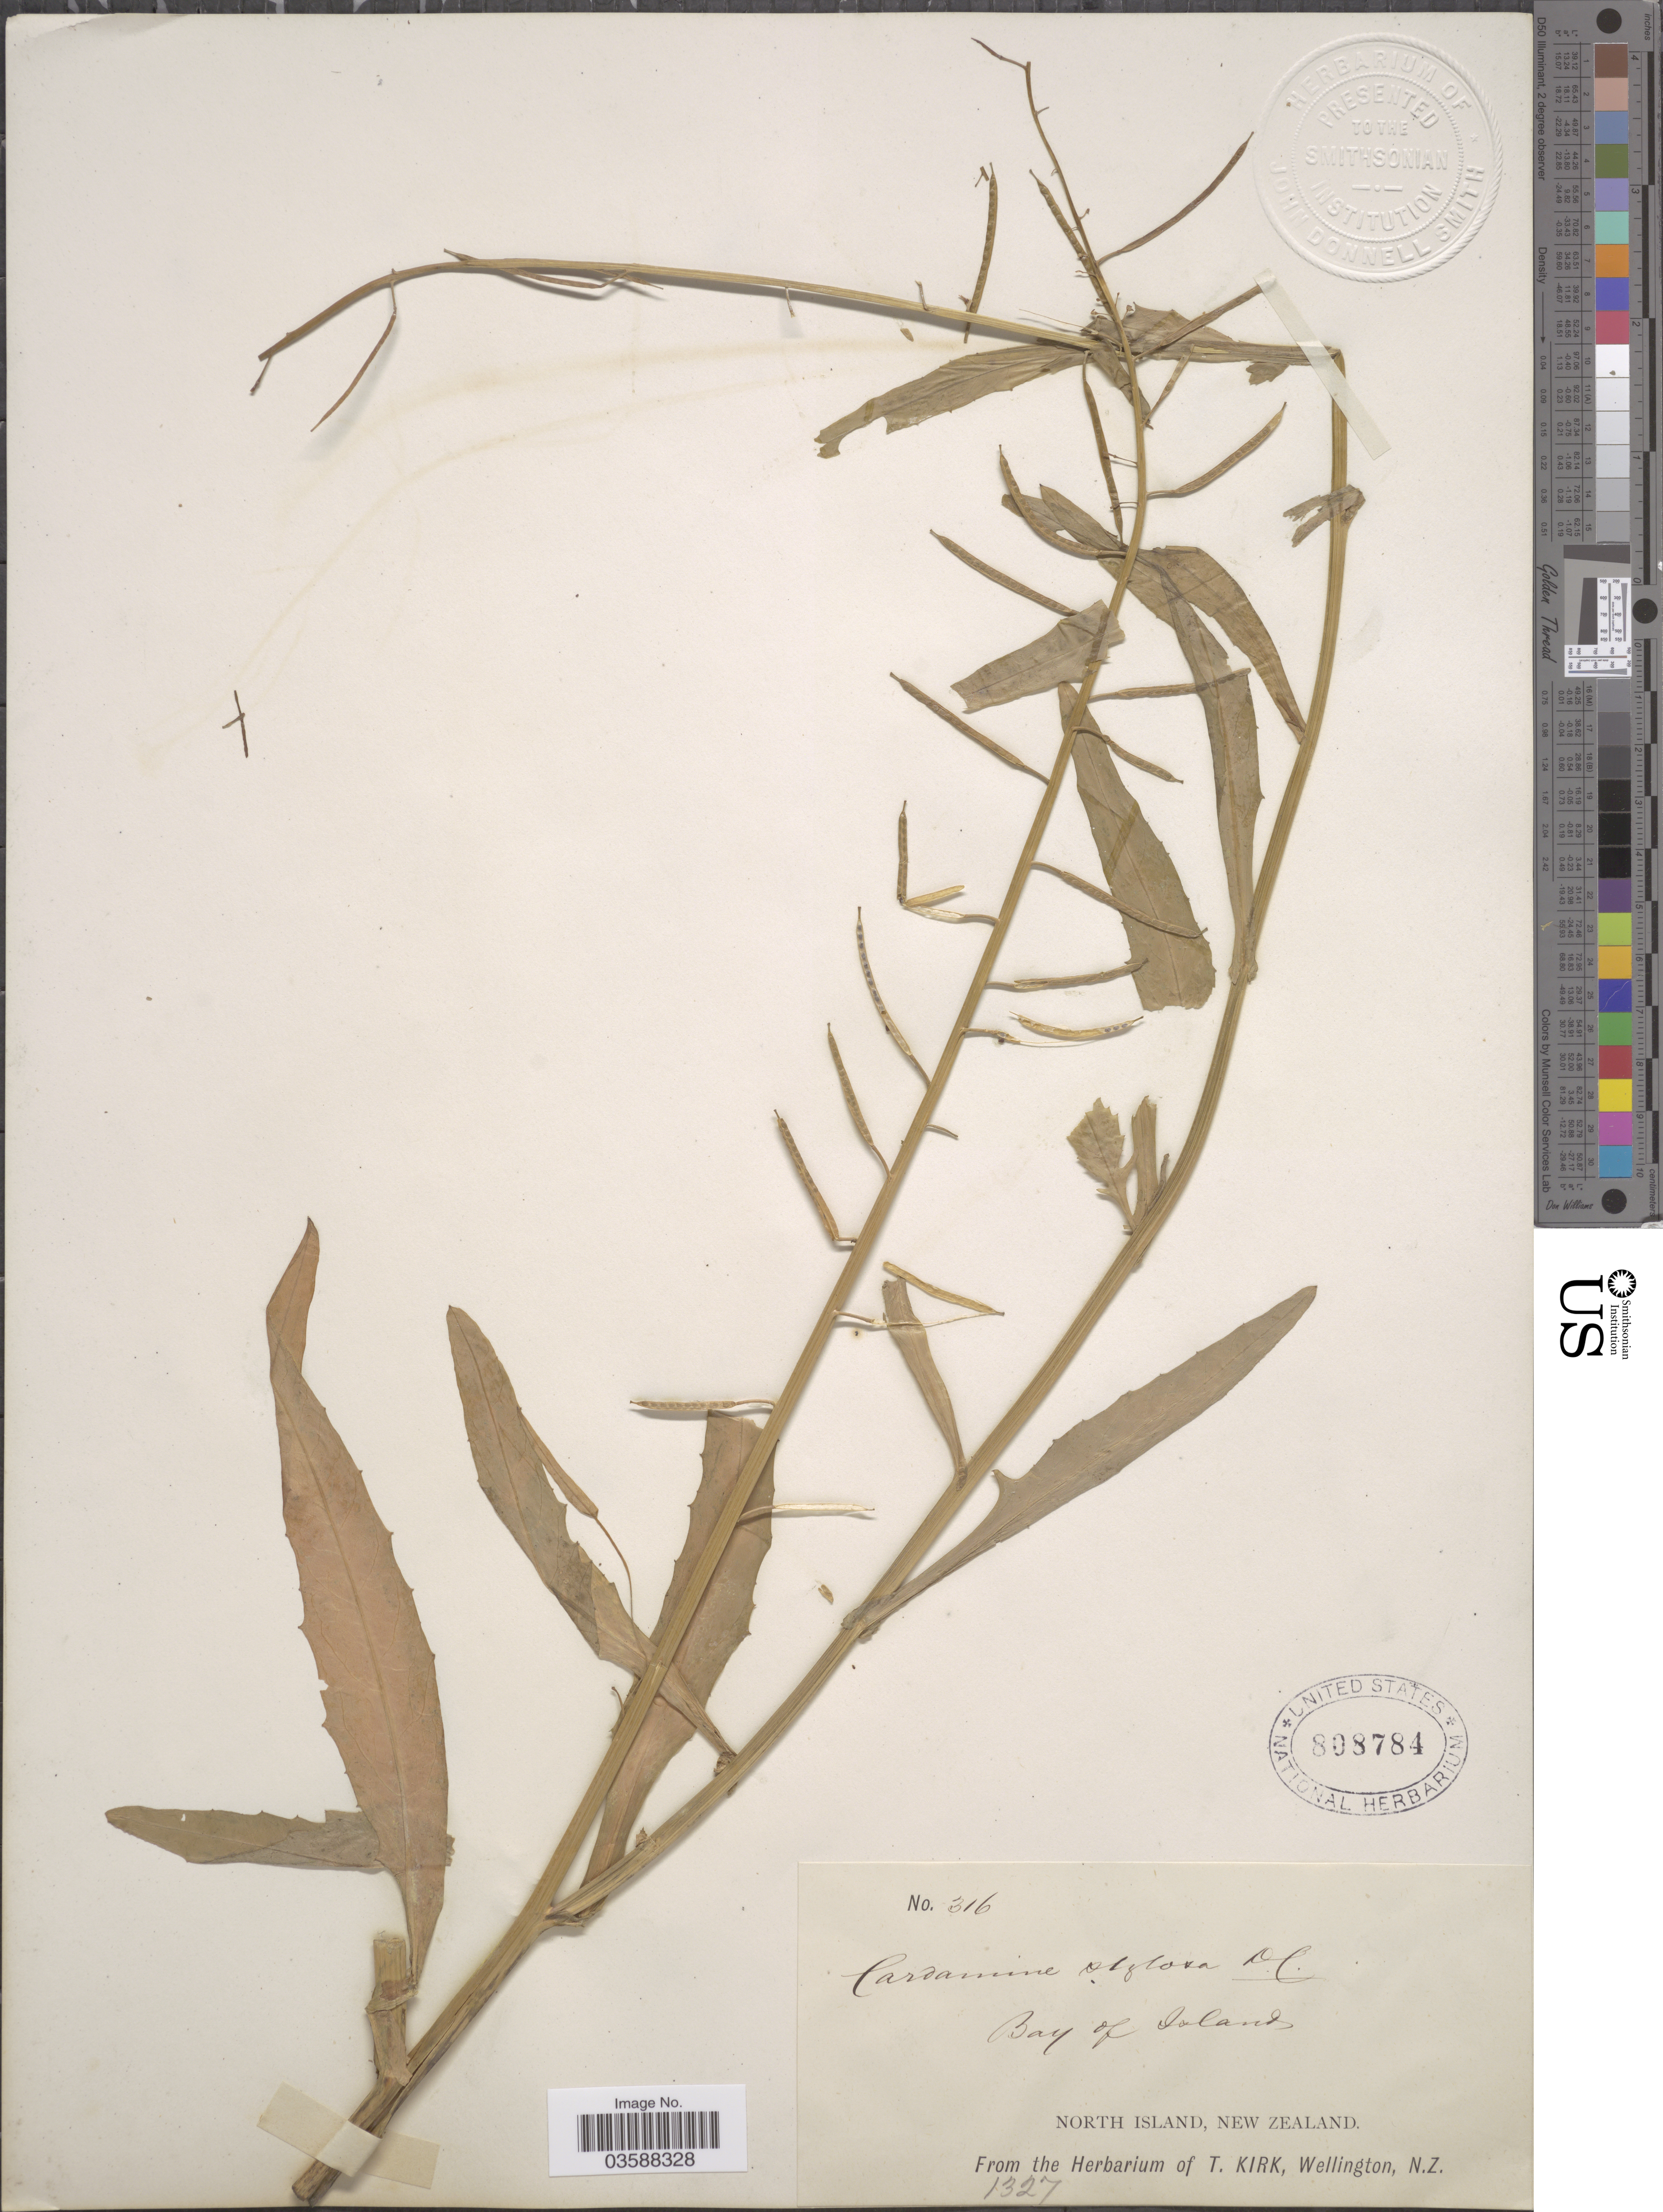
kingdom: Plantae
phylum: Tracheophyta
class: Magnoliopsida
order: Brassicales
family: Brassicaceae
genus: Rorippa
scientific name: Rorippa gigantea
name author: (Hook.) Garn.-Jones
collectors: ex herb. T. Kirk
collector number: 316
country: New Zealand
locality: Bay of Islands. North Island.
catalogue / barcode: US 808784